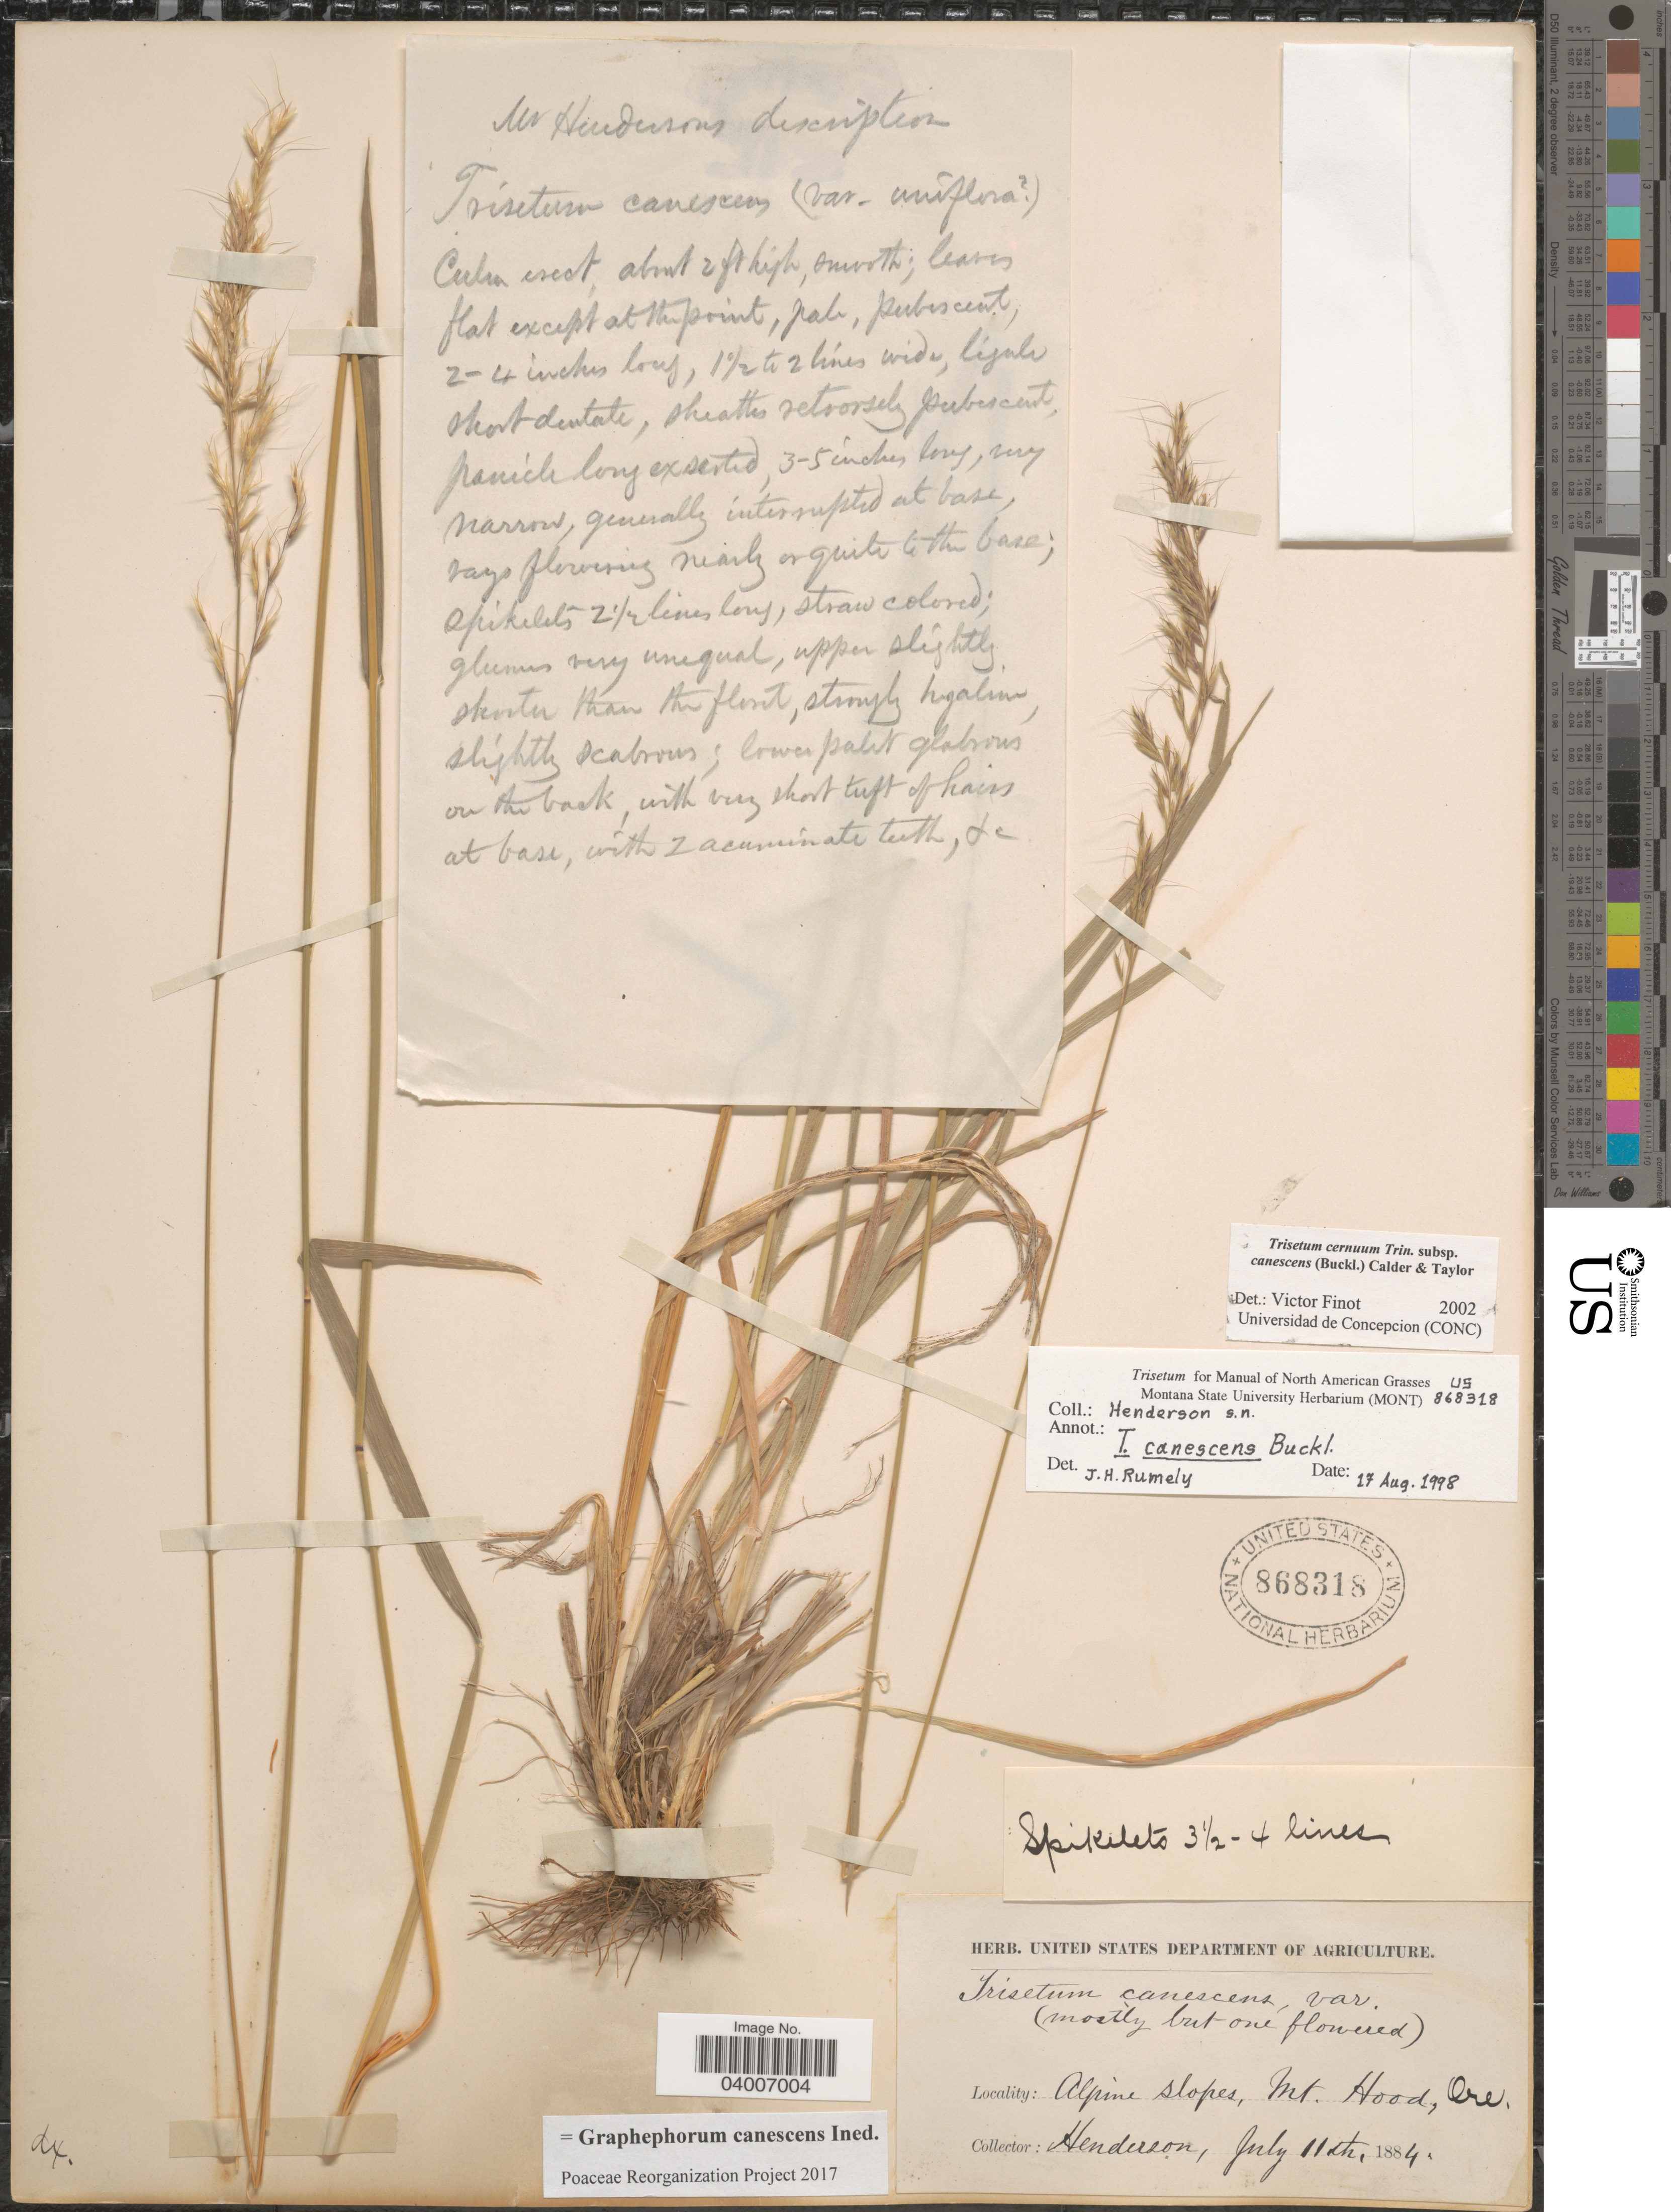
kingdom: Plantae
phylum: Tracheophyta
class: Liliopsida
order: Poales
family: Poaceae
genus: Graphephorum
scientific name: Graphephorum canescens ined.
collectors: Henderson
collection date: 1884-07-11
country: United States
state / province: Oregon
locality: Alpine slopes, Mt. Hood.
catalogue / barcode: US 868318